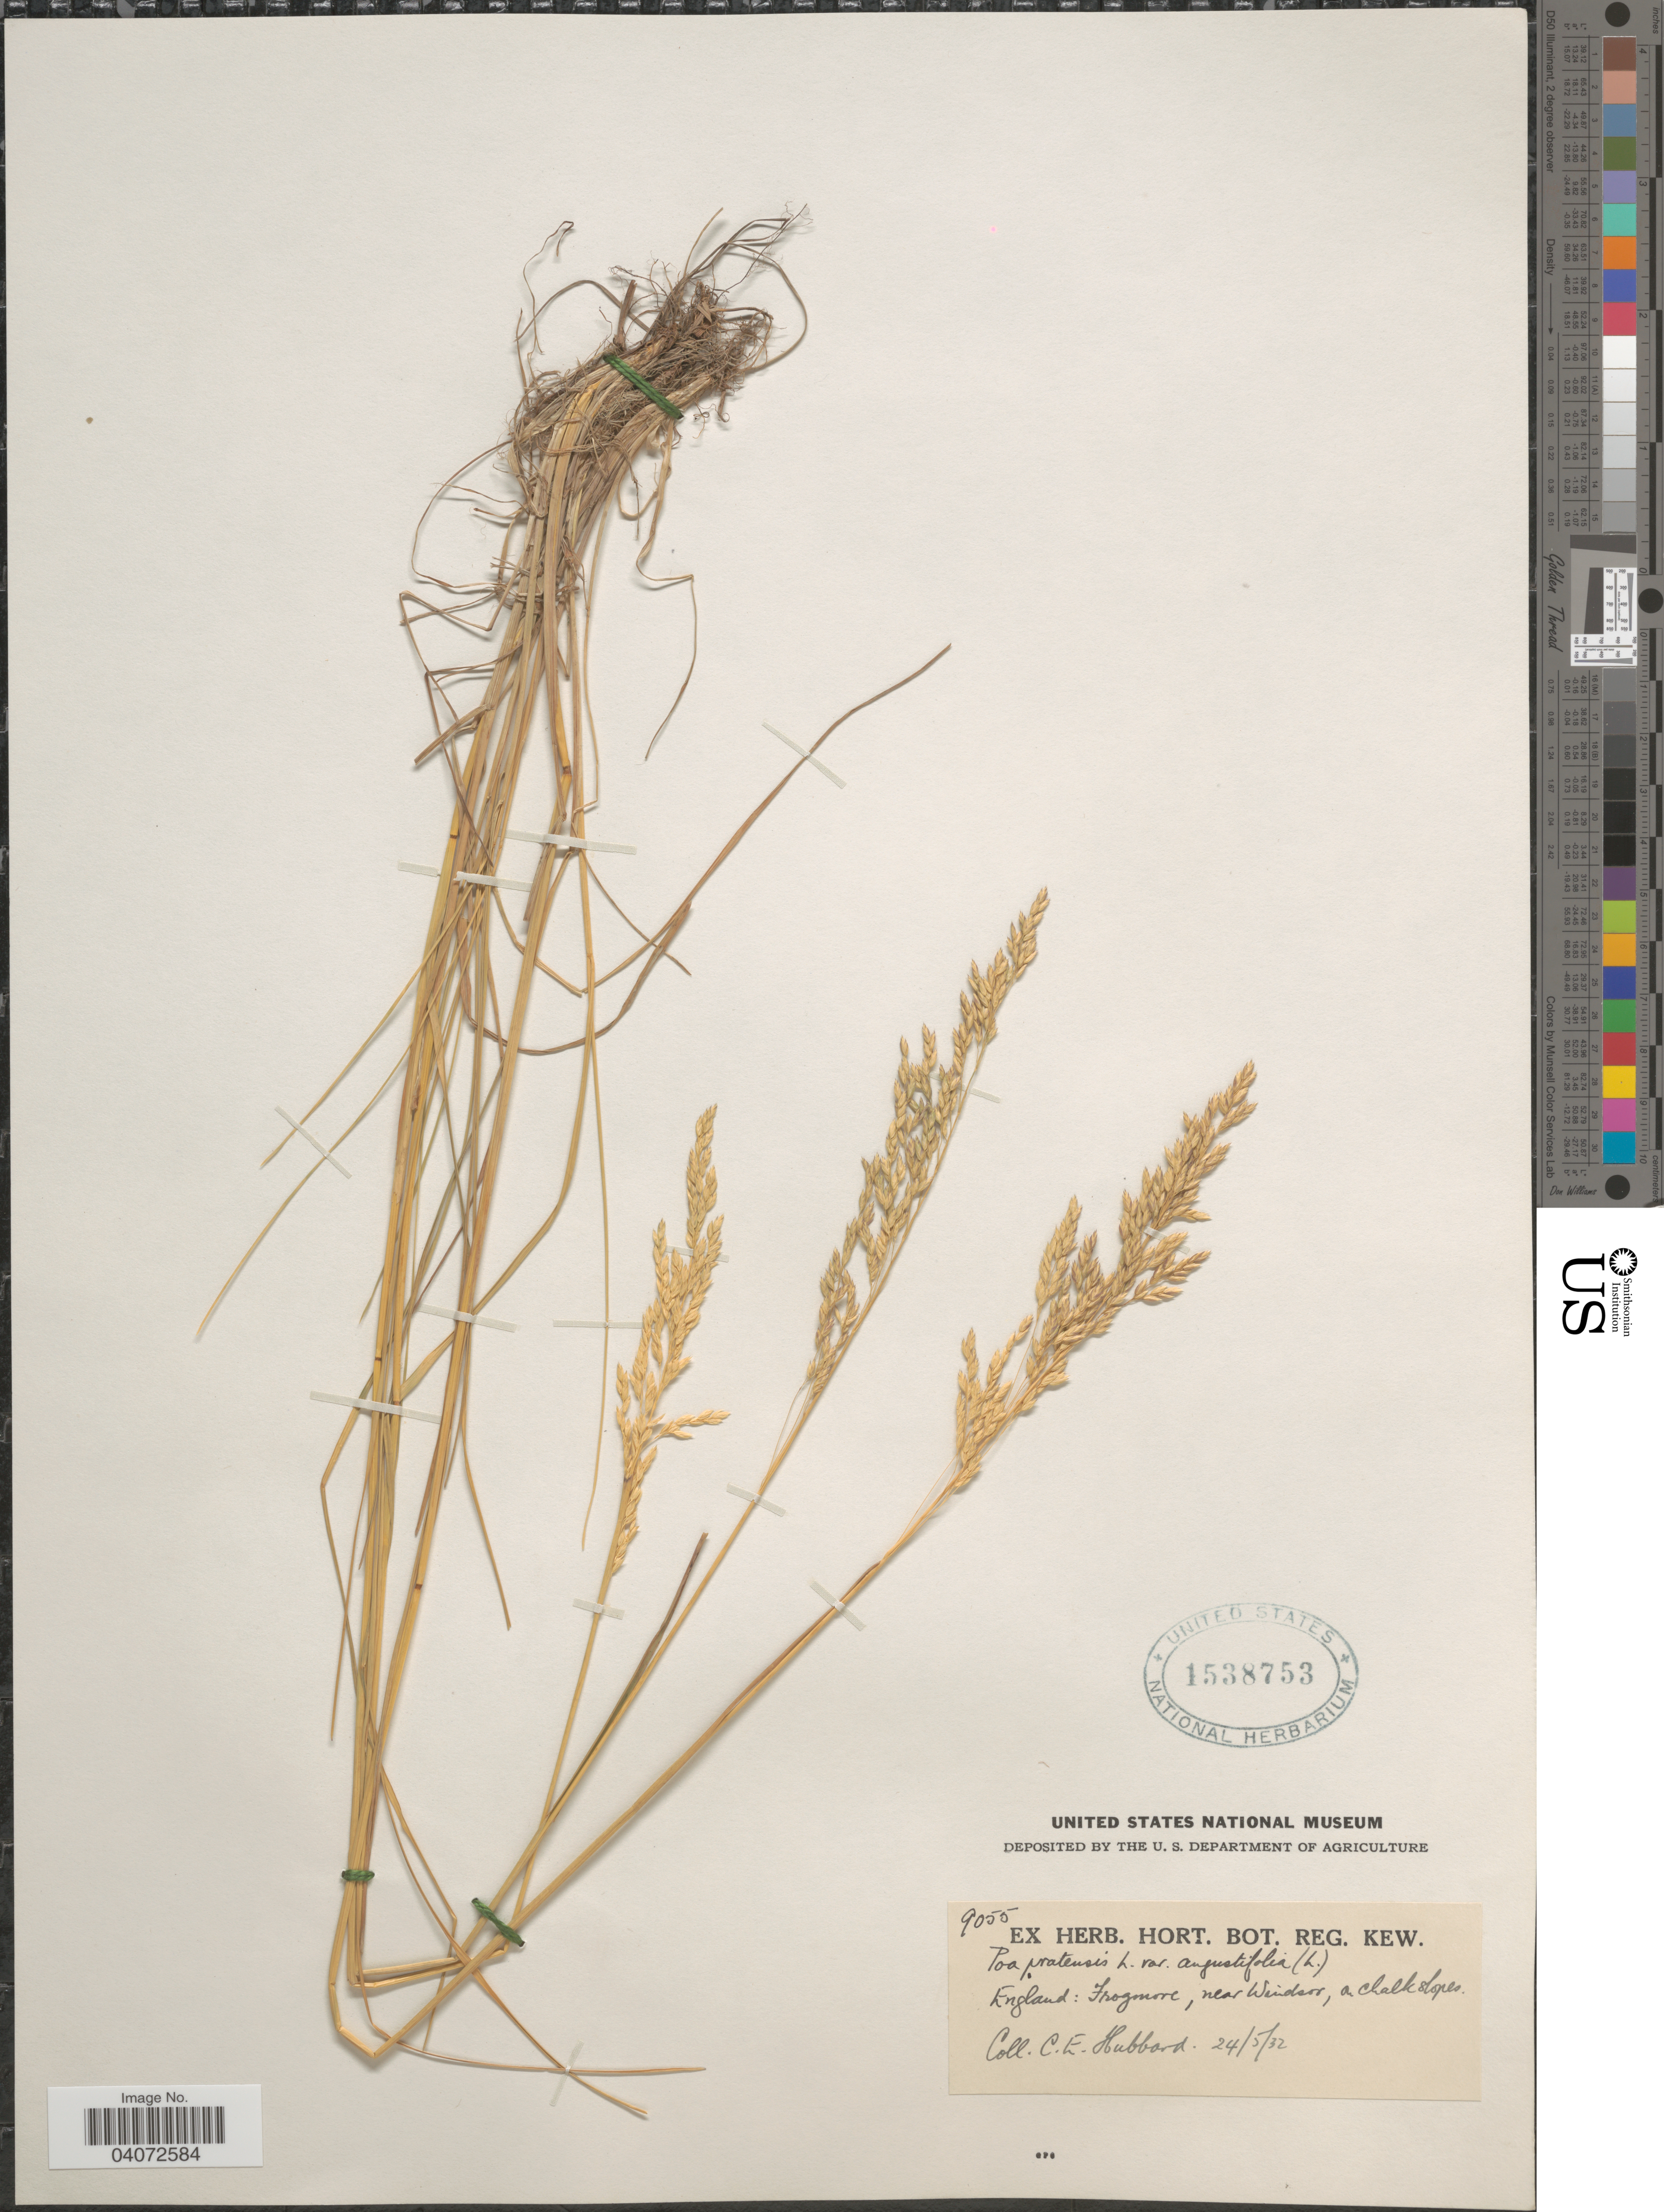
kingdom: Plantae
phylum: Tracheophyta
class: Liliopsida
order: Poales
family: Poaceae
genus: Poa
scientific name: Poa pratensis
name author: L.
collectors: C. E. Hubbard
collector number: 9055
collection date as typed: Transcribed d/m/y: 24/5/32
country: United Kingdom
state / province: England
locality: England: Frogmore, near Windsor, on chalk slopes.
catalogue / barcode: US 1538753